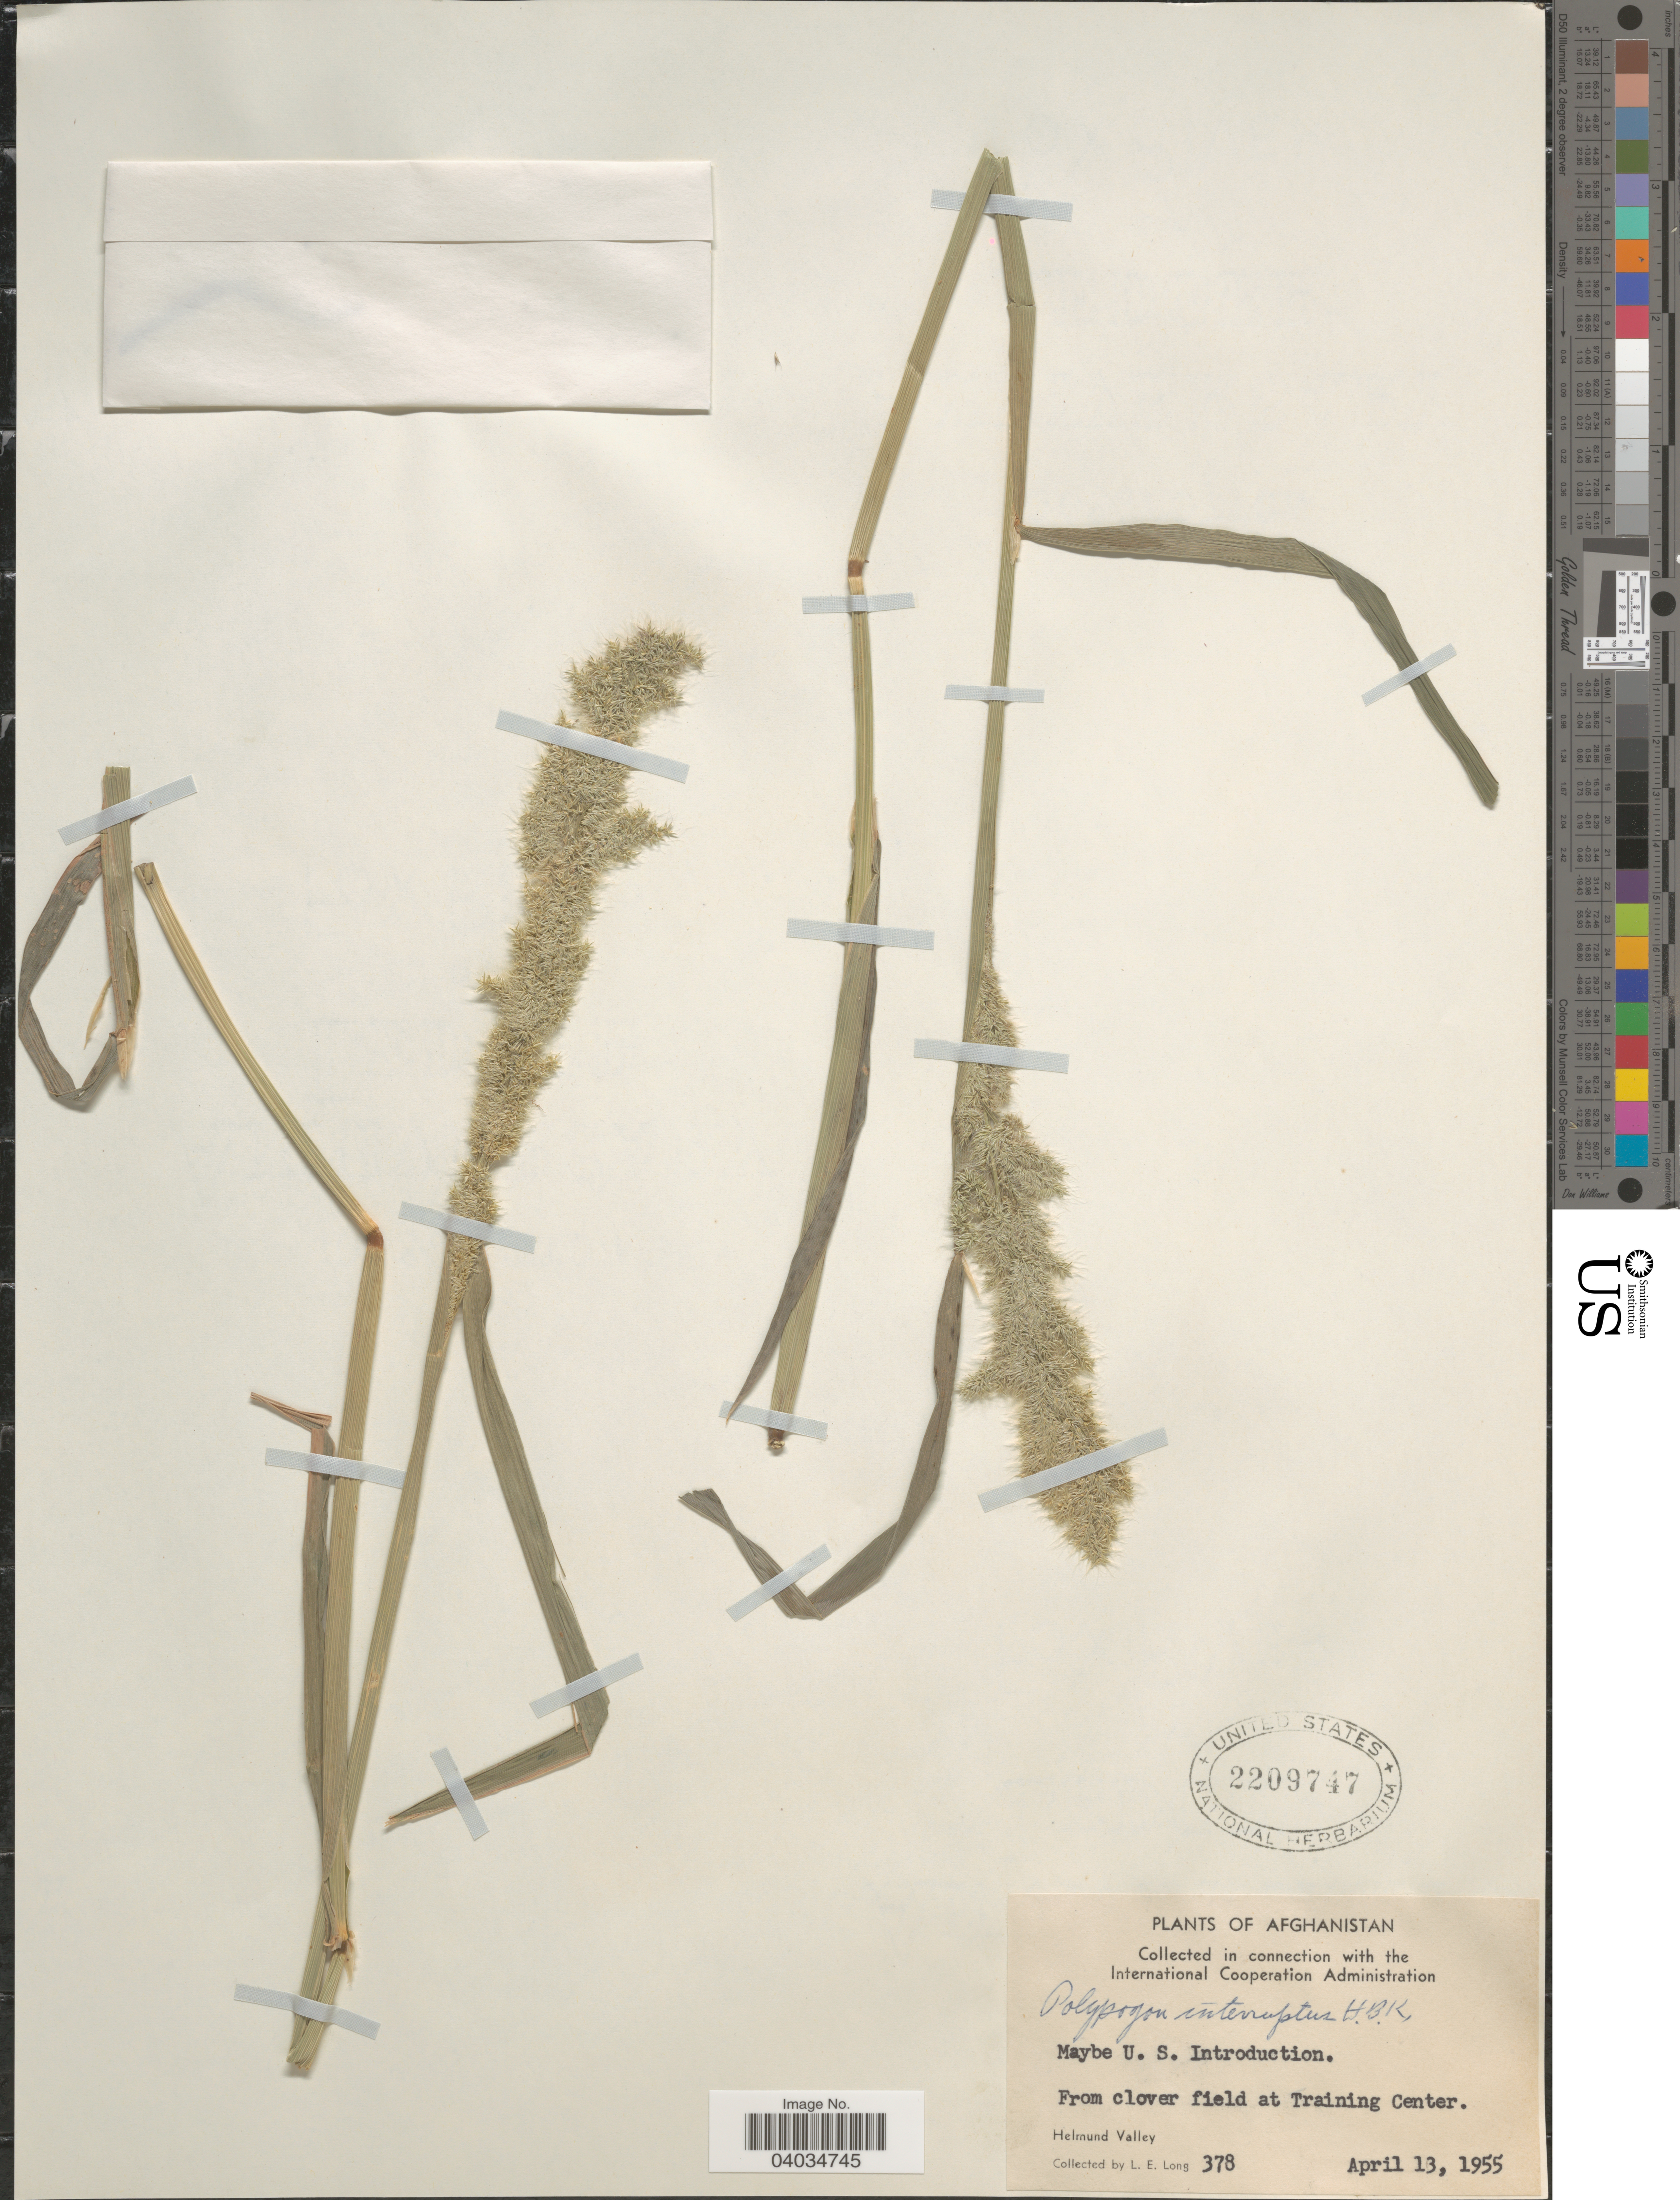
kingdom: Plantae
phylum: Tracheophyta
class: Liliopsida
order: Poales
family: Poaceae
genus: Polypogon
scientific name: Polypogon interruptus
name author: Kunth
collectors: L. E. Long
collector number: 378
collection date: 1955-04-13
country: Afghanistan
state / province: Helmand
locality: From clover field at Training Center. Helmund Valley.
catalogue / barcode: US 2209747